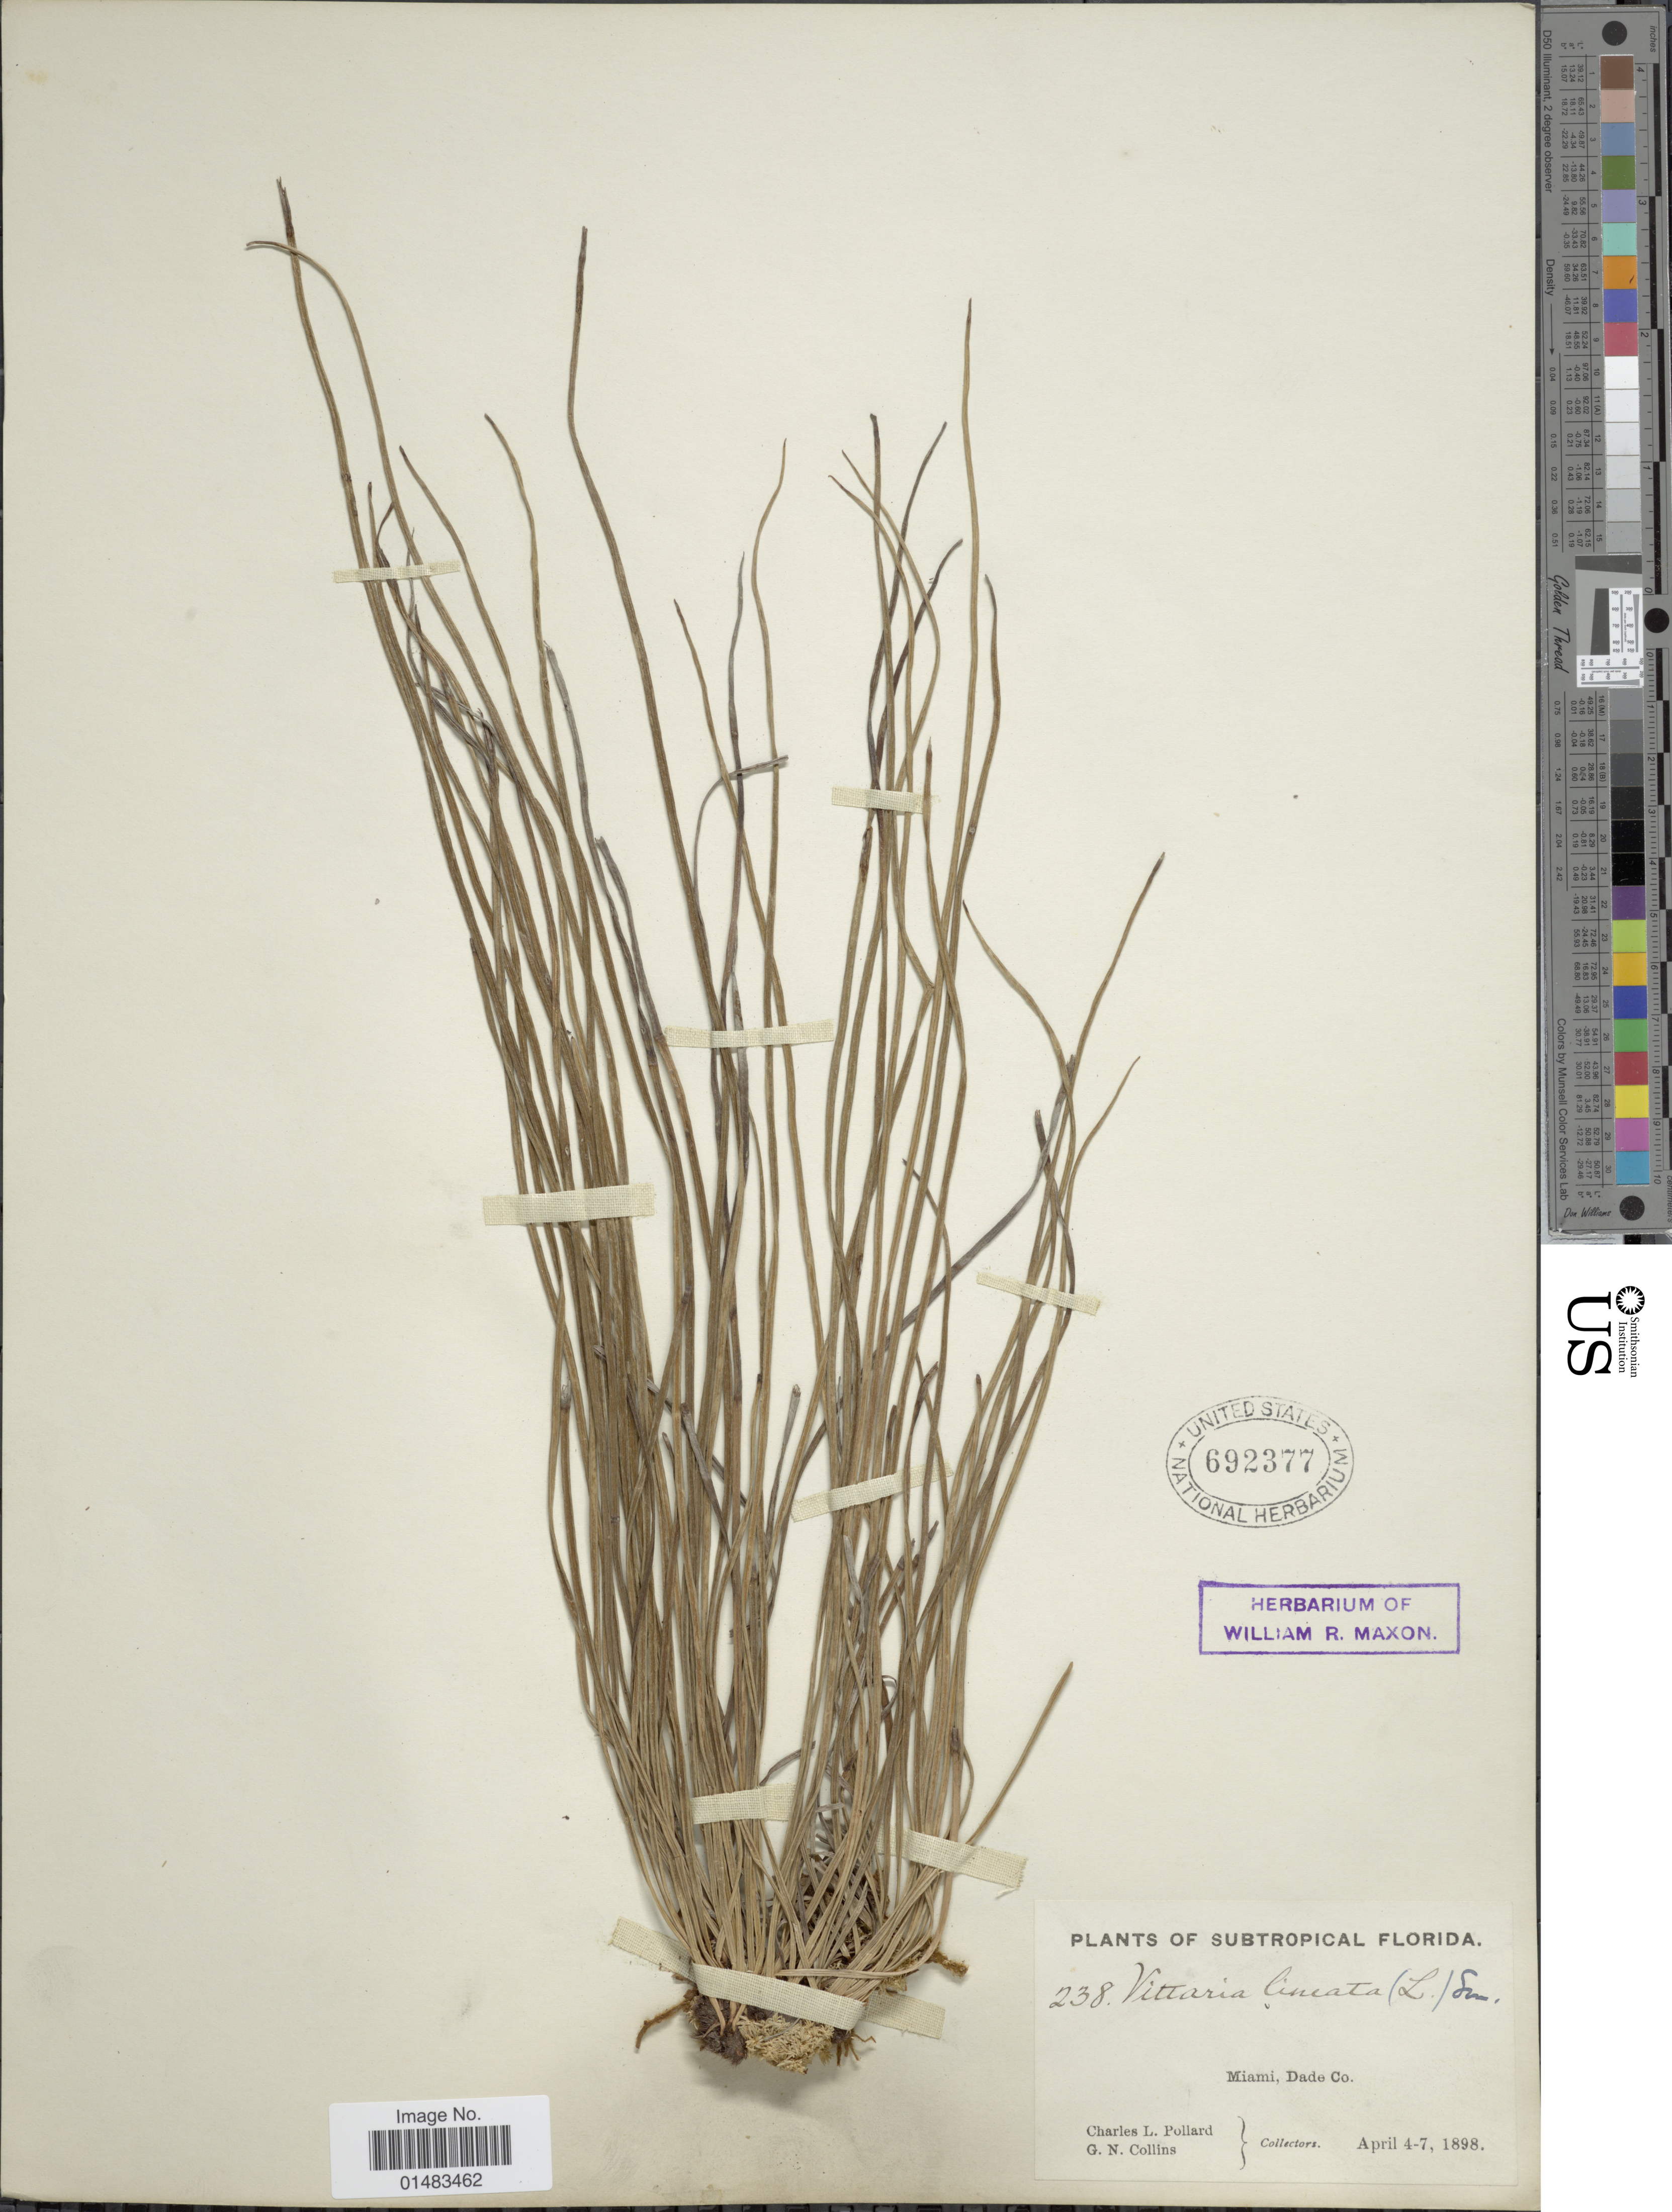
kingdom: Plantae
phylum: Tracheophyta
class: Polypodiopsida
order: Polypodiales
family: Pteridaceae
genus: Vittaria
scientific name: Vittaria lineata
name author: (L.) Sm.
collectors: C. L. Pollard & G. Collins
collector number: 238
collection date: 1898-04-04/1898-04-07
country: United States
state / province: Florida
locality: Plants of Subtropical Florida, Miami, Dade Co.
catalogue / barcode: US 692377